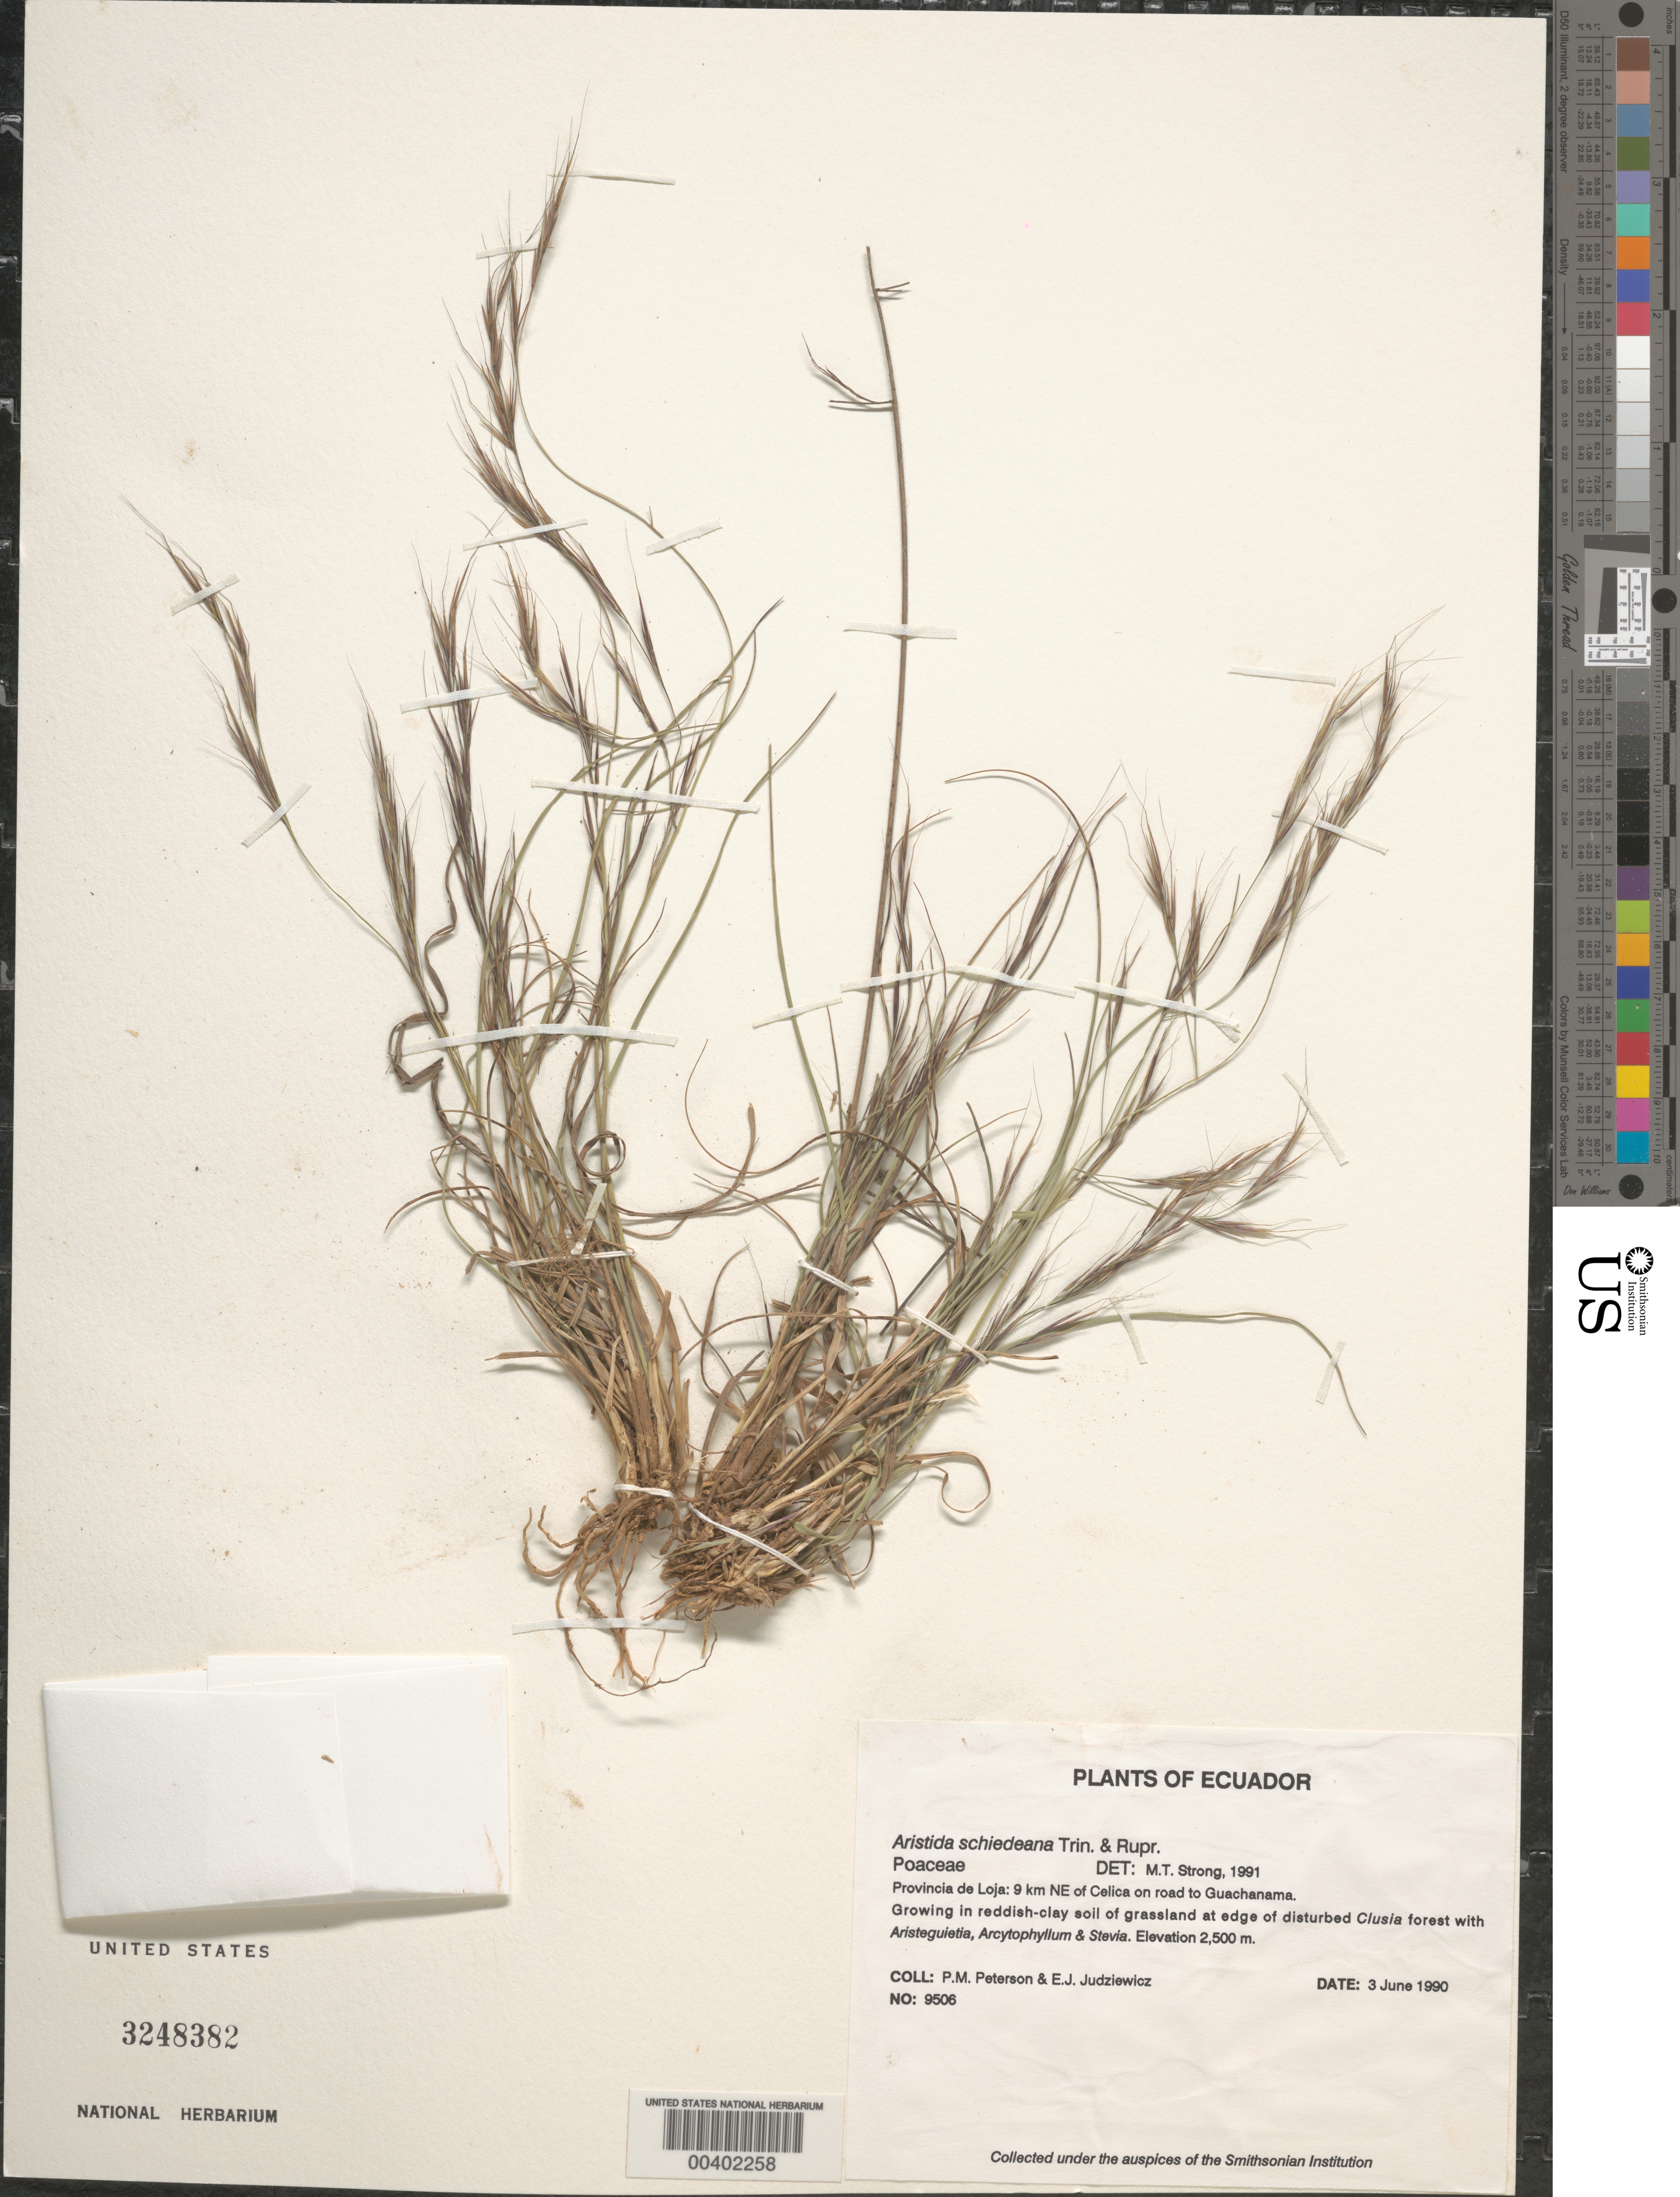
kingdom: Plantae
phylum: Tracheophyta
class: Liliopsida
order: Poales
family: Poaceae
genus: Aristida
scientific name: Aristida schiedeana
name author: Trin. & Rupr.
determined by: Strong, M. T., (US), Smithsonian Institution - National Museum of Natural History (UNITED STATES)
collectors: P. M. Peterson & E. J. Judziewicz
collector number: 09506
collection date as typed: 03 Jun 1990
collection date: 1990-06-03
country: Ecuador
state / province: Loja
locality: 9 km NE of Celica on road to Guachanama.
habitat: Growing in reddish-clay soil of grassland at edge of disturbed Clusia forest with Aristeguietia, Arcytophyllum & Stevia.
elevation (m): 2500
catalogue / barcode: US 3248382